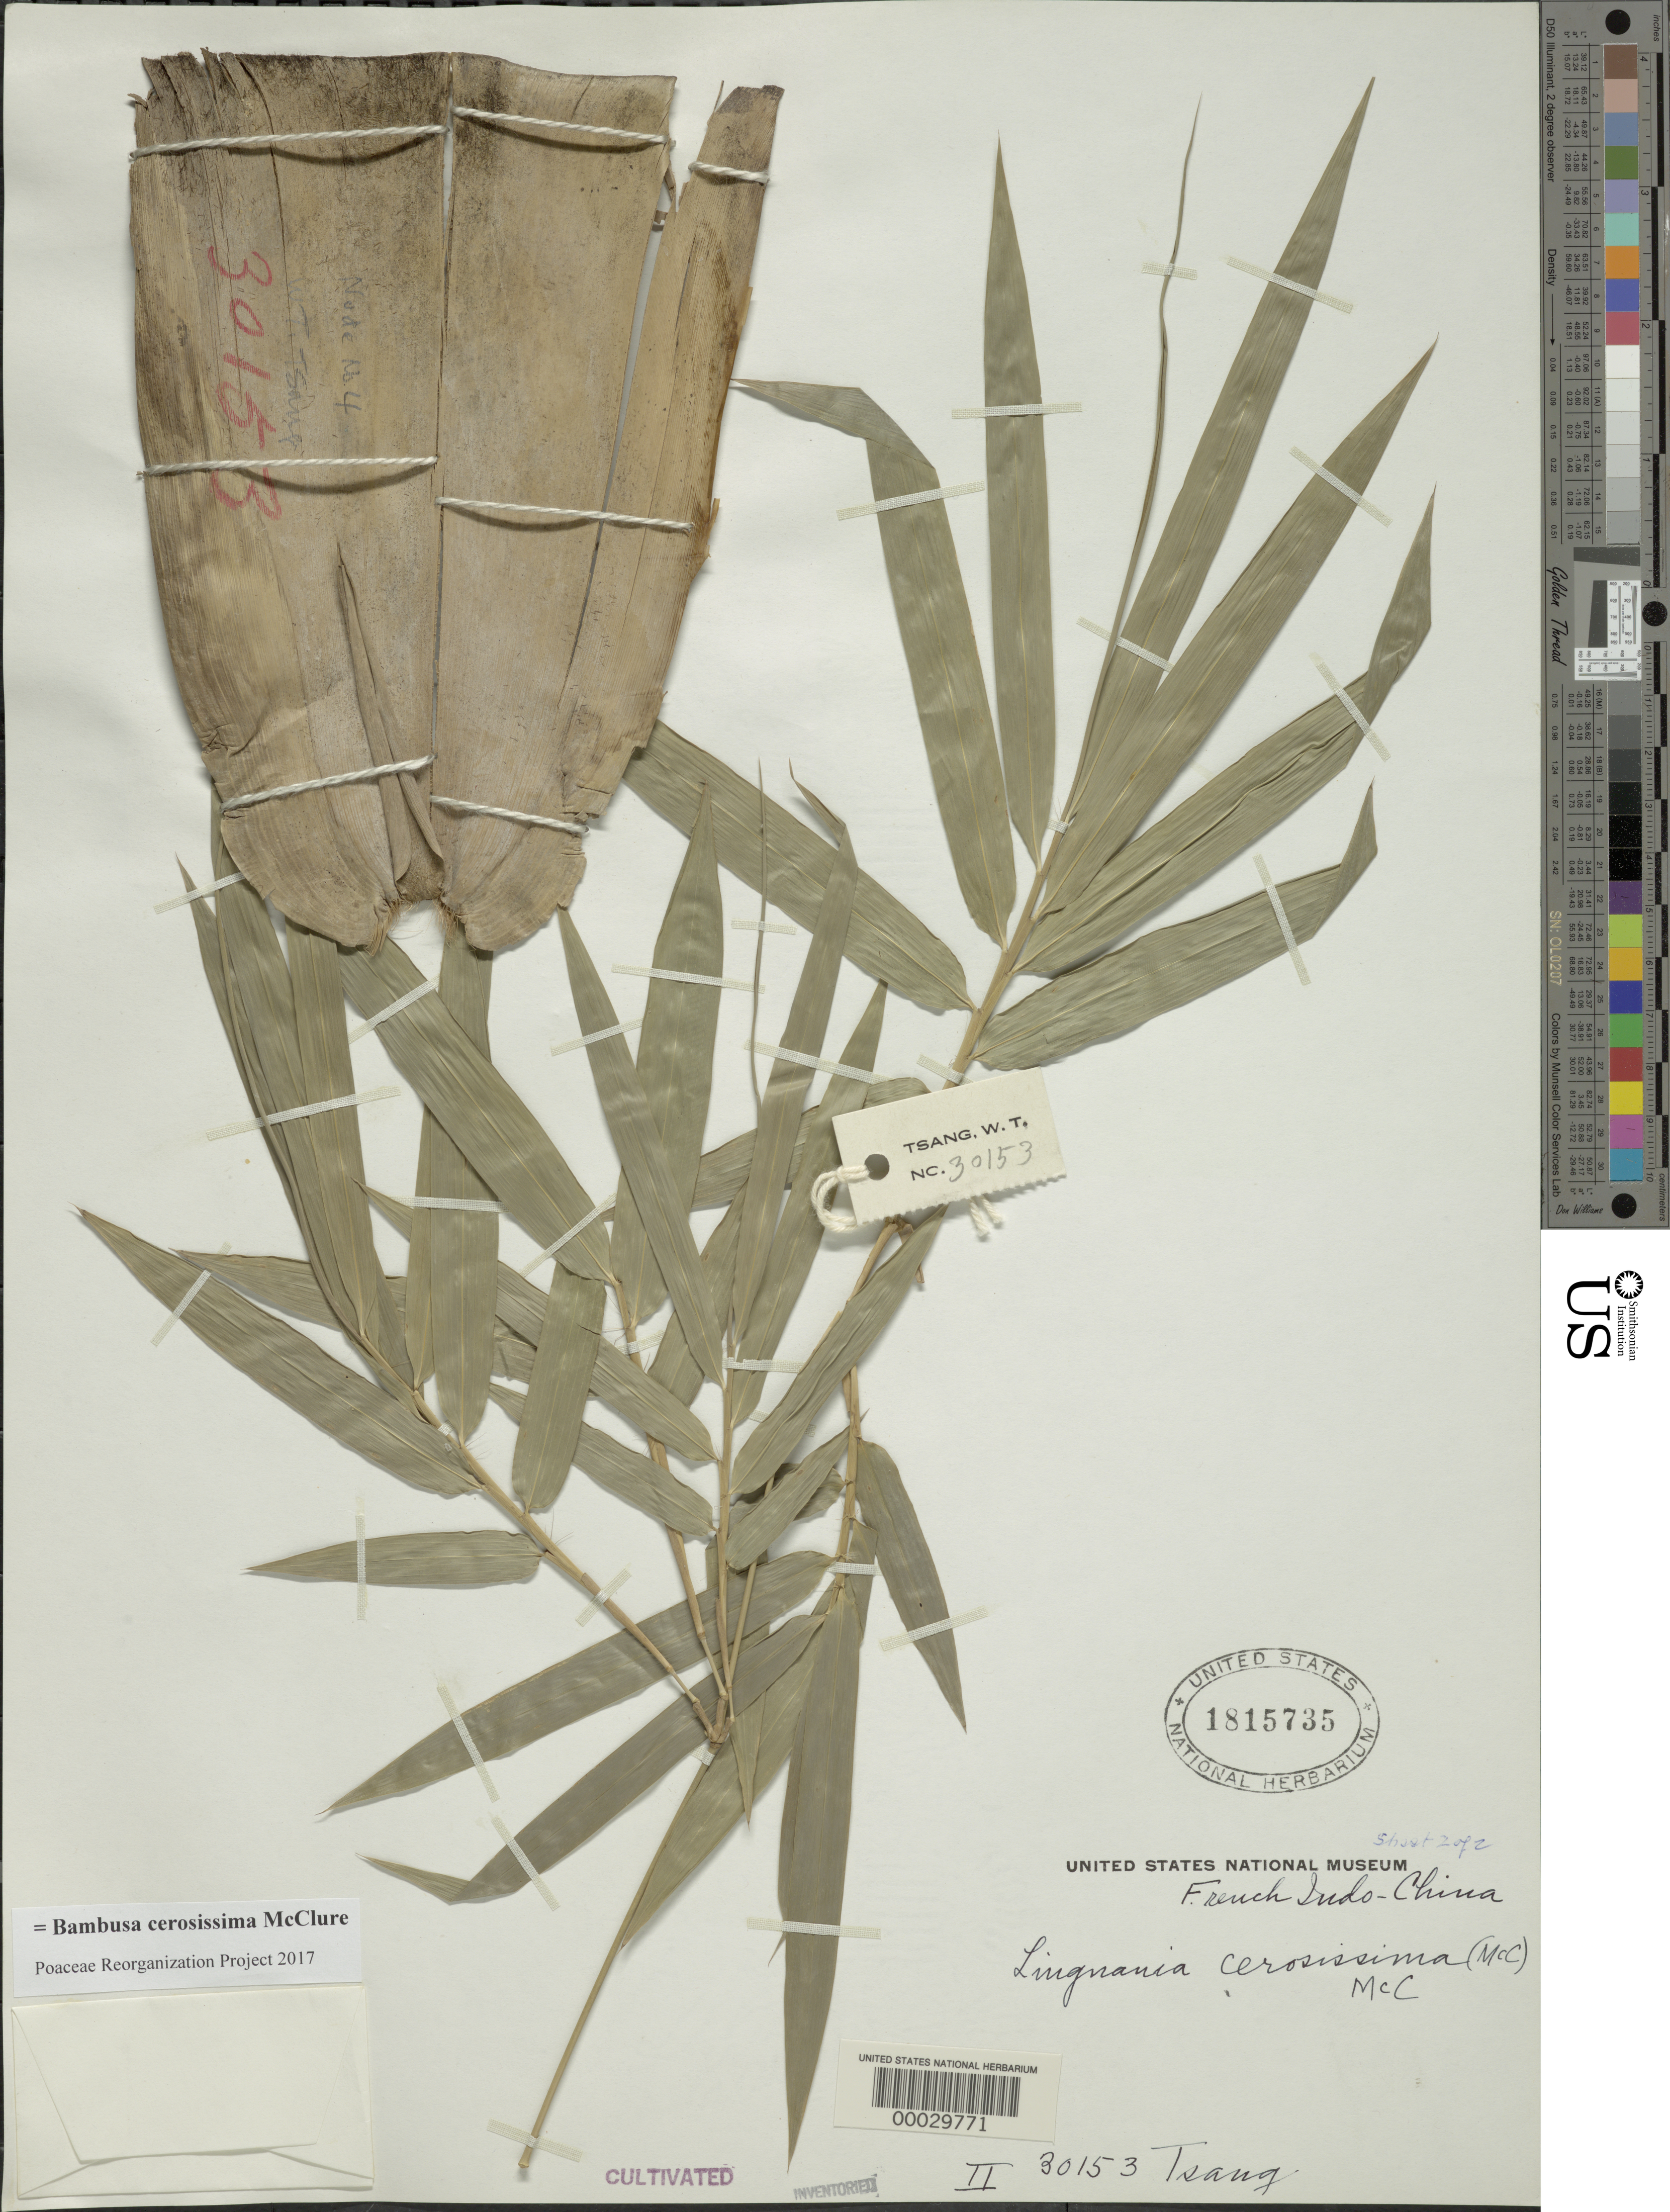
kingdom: Plantae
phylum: Tracheophyta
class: Liliopsida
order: Poales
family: Poaceae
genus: Bambusa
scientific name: Bambusa cerosissima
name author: McClure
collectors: W. T. Tsang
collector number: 30153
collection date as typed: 05 Jul 1940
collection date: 1940-07-05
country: Vietnam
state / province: Tonkin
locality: Lung waan, sai wong no shan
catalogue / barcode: US 1815735